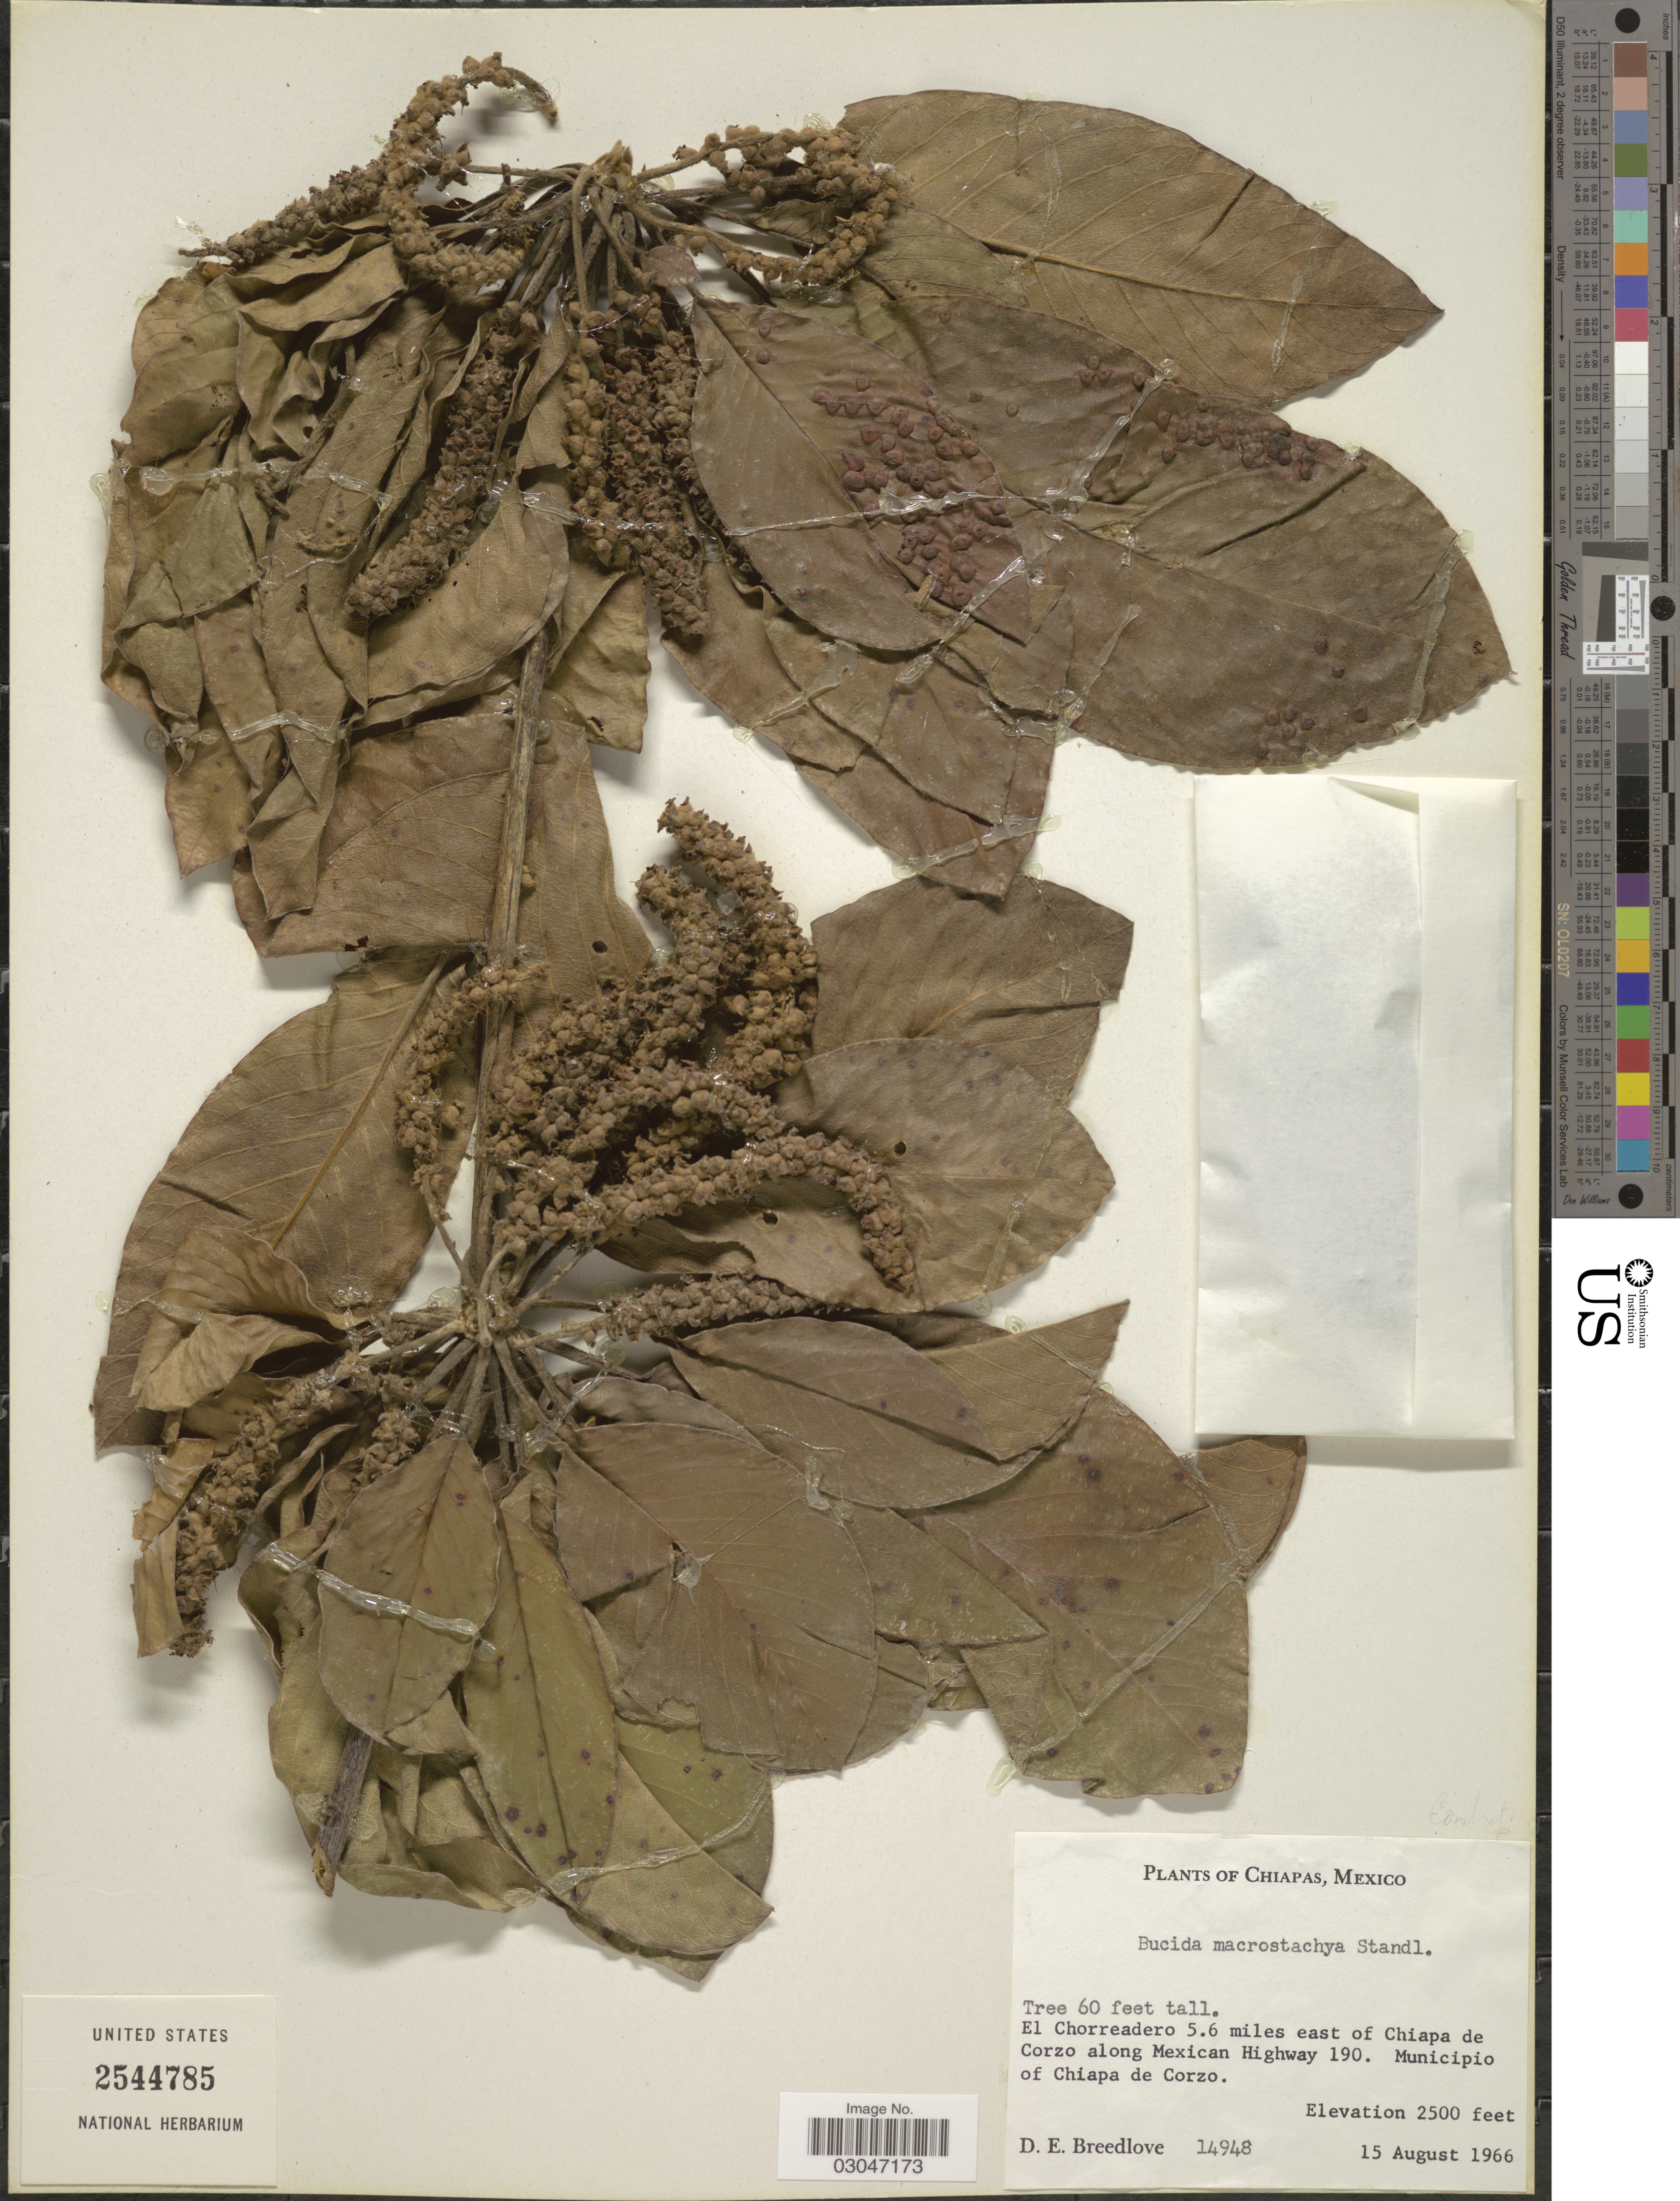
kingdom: Plantae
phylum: Tracheophyta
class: Magnoliopsida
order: Myrtales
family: Combretaceae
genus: Terminalia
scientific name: Terminalia macrostachya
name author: (Standl.) Alwan & Stace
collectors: D. E. Breedlove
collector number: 14948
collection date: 1966-08-15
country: Mexico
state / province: Chiapas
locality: El Chorreadero 5.6 miles east of Chiapa de Corzo along Mexican Highway 190, Municipio of Chiapa de Corzo.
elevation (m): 762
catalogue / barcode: US 2544785